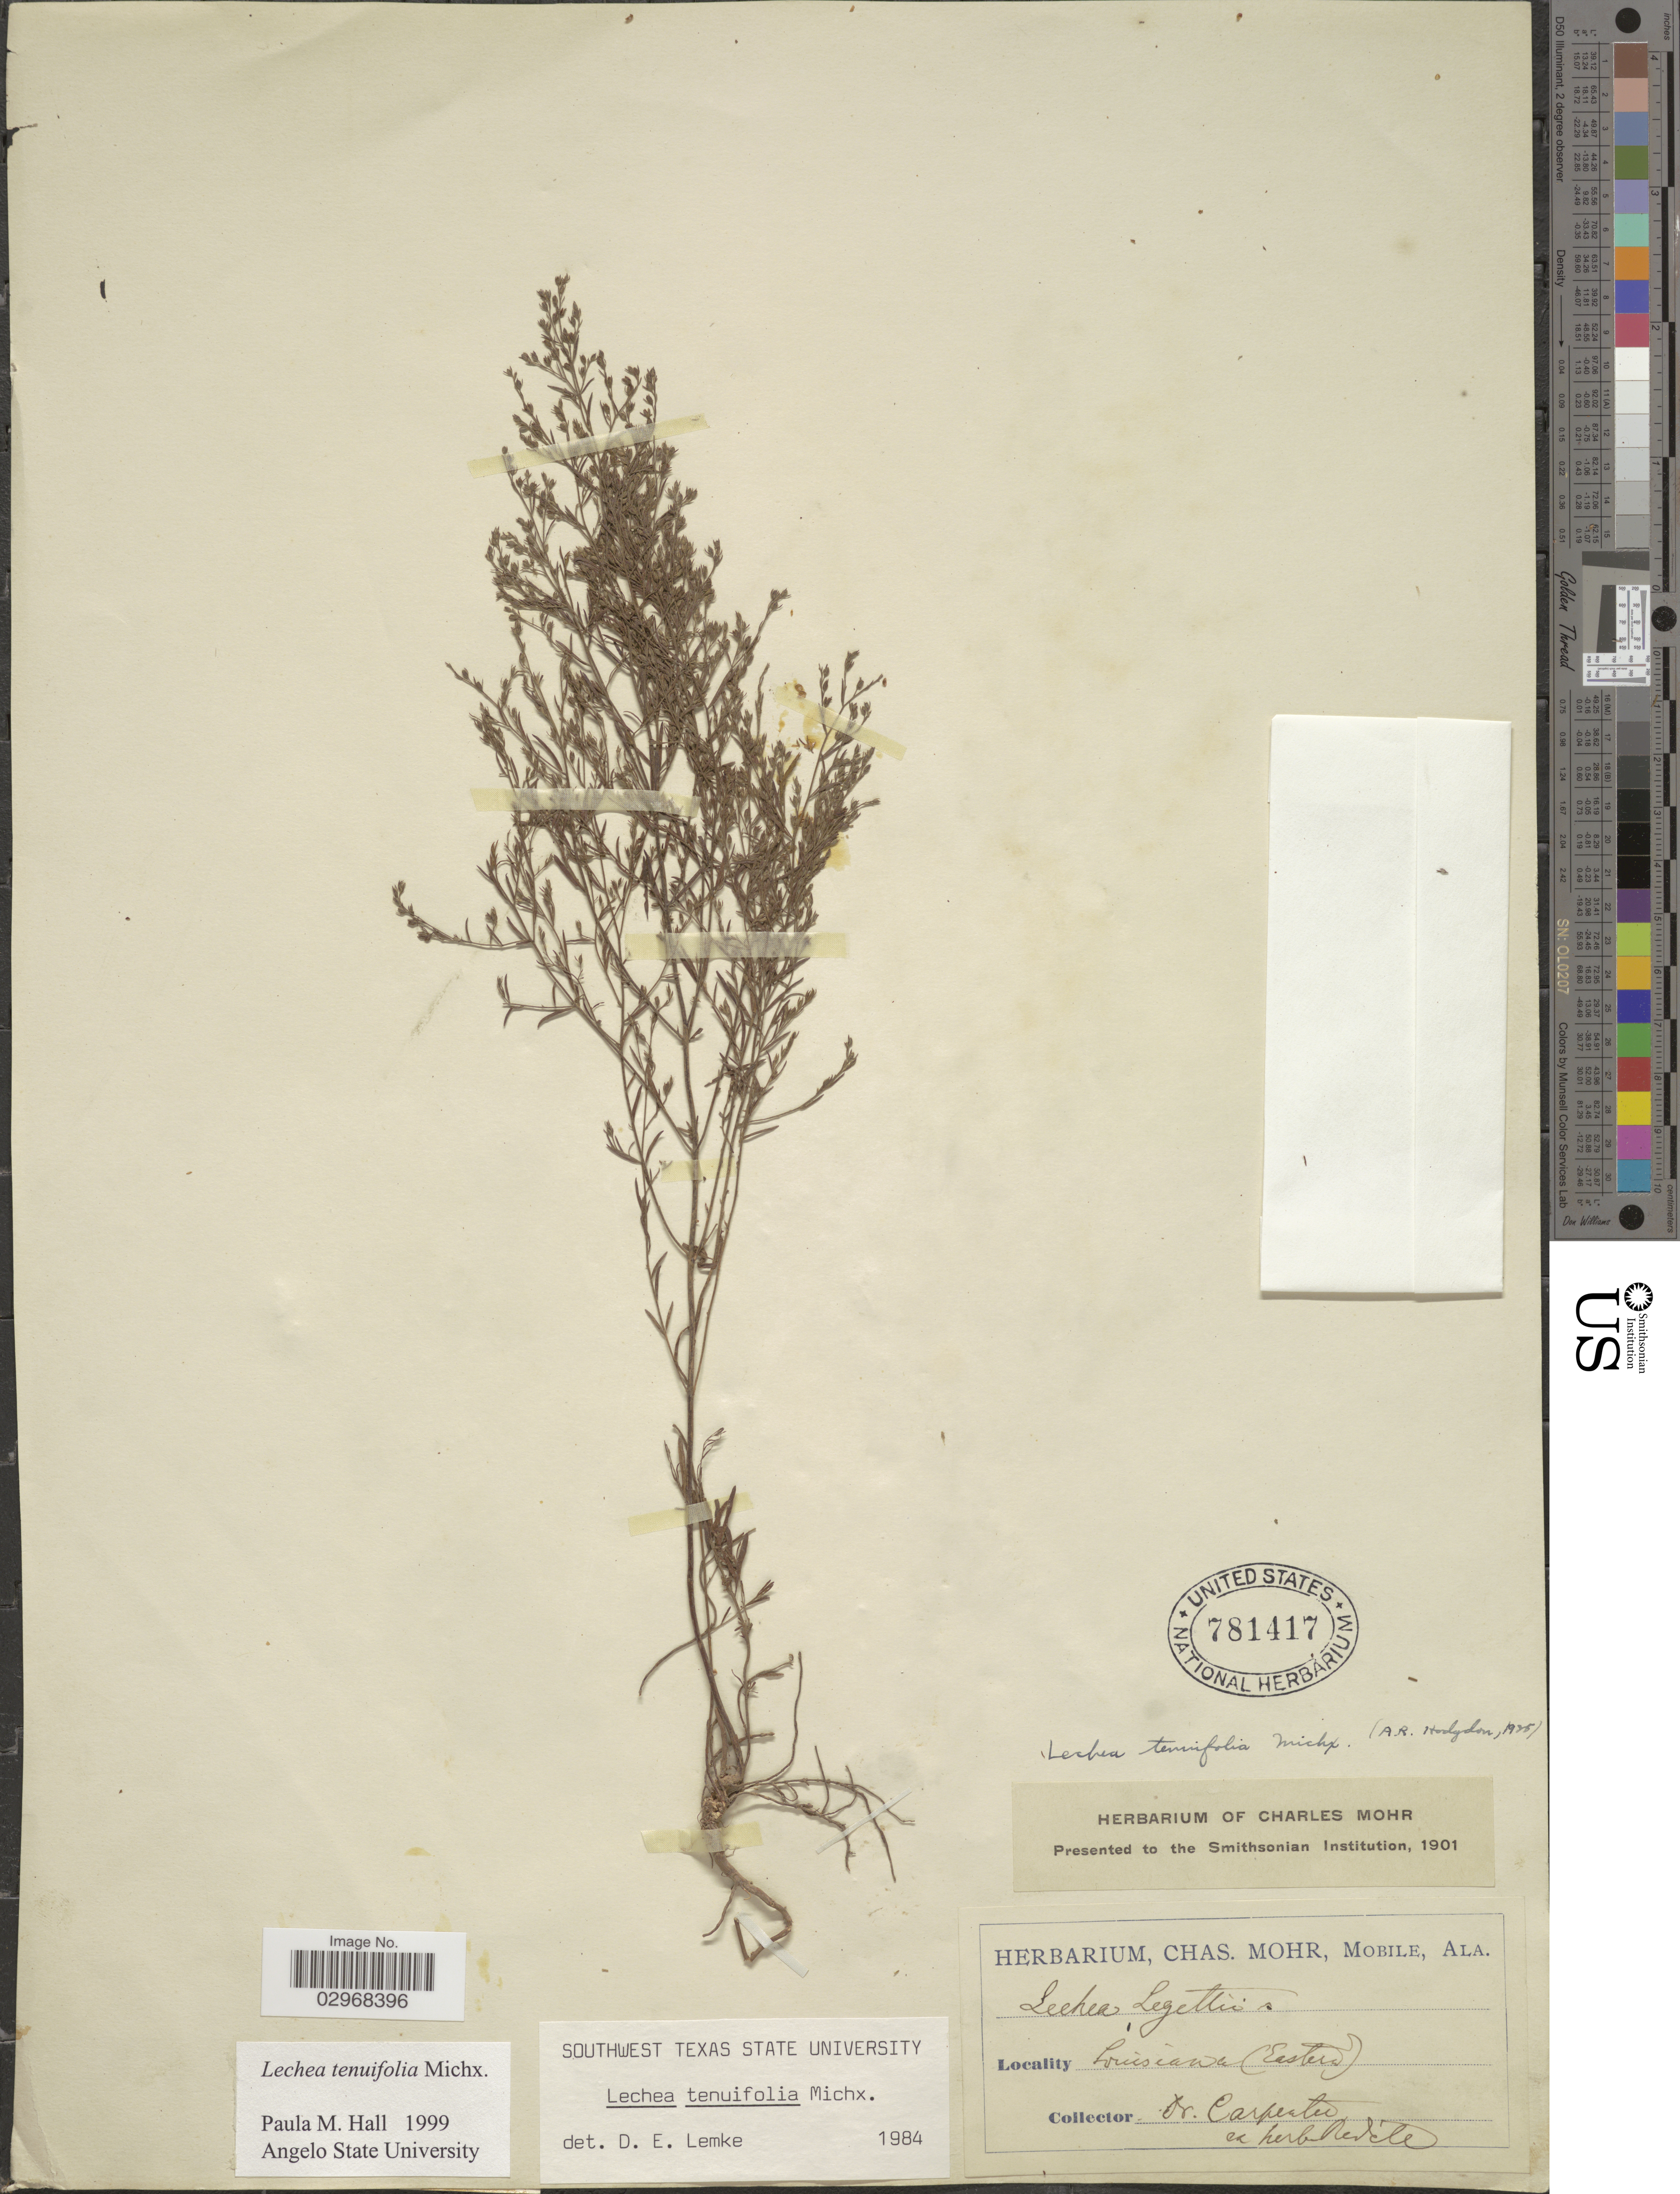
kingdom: Plantae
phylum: Tracheophyta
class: Magnoliopsida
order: Malvales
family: Cistaceae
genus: Lechea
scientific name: Lechea tenuifolia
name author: Michx.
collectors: -. Carpenter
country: United States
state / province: Louisiana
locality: (Eastern)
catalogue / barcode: US 781417